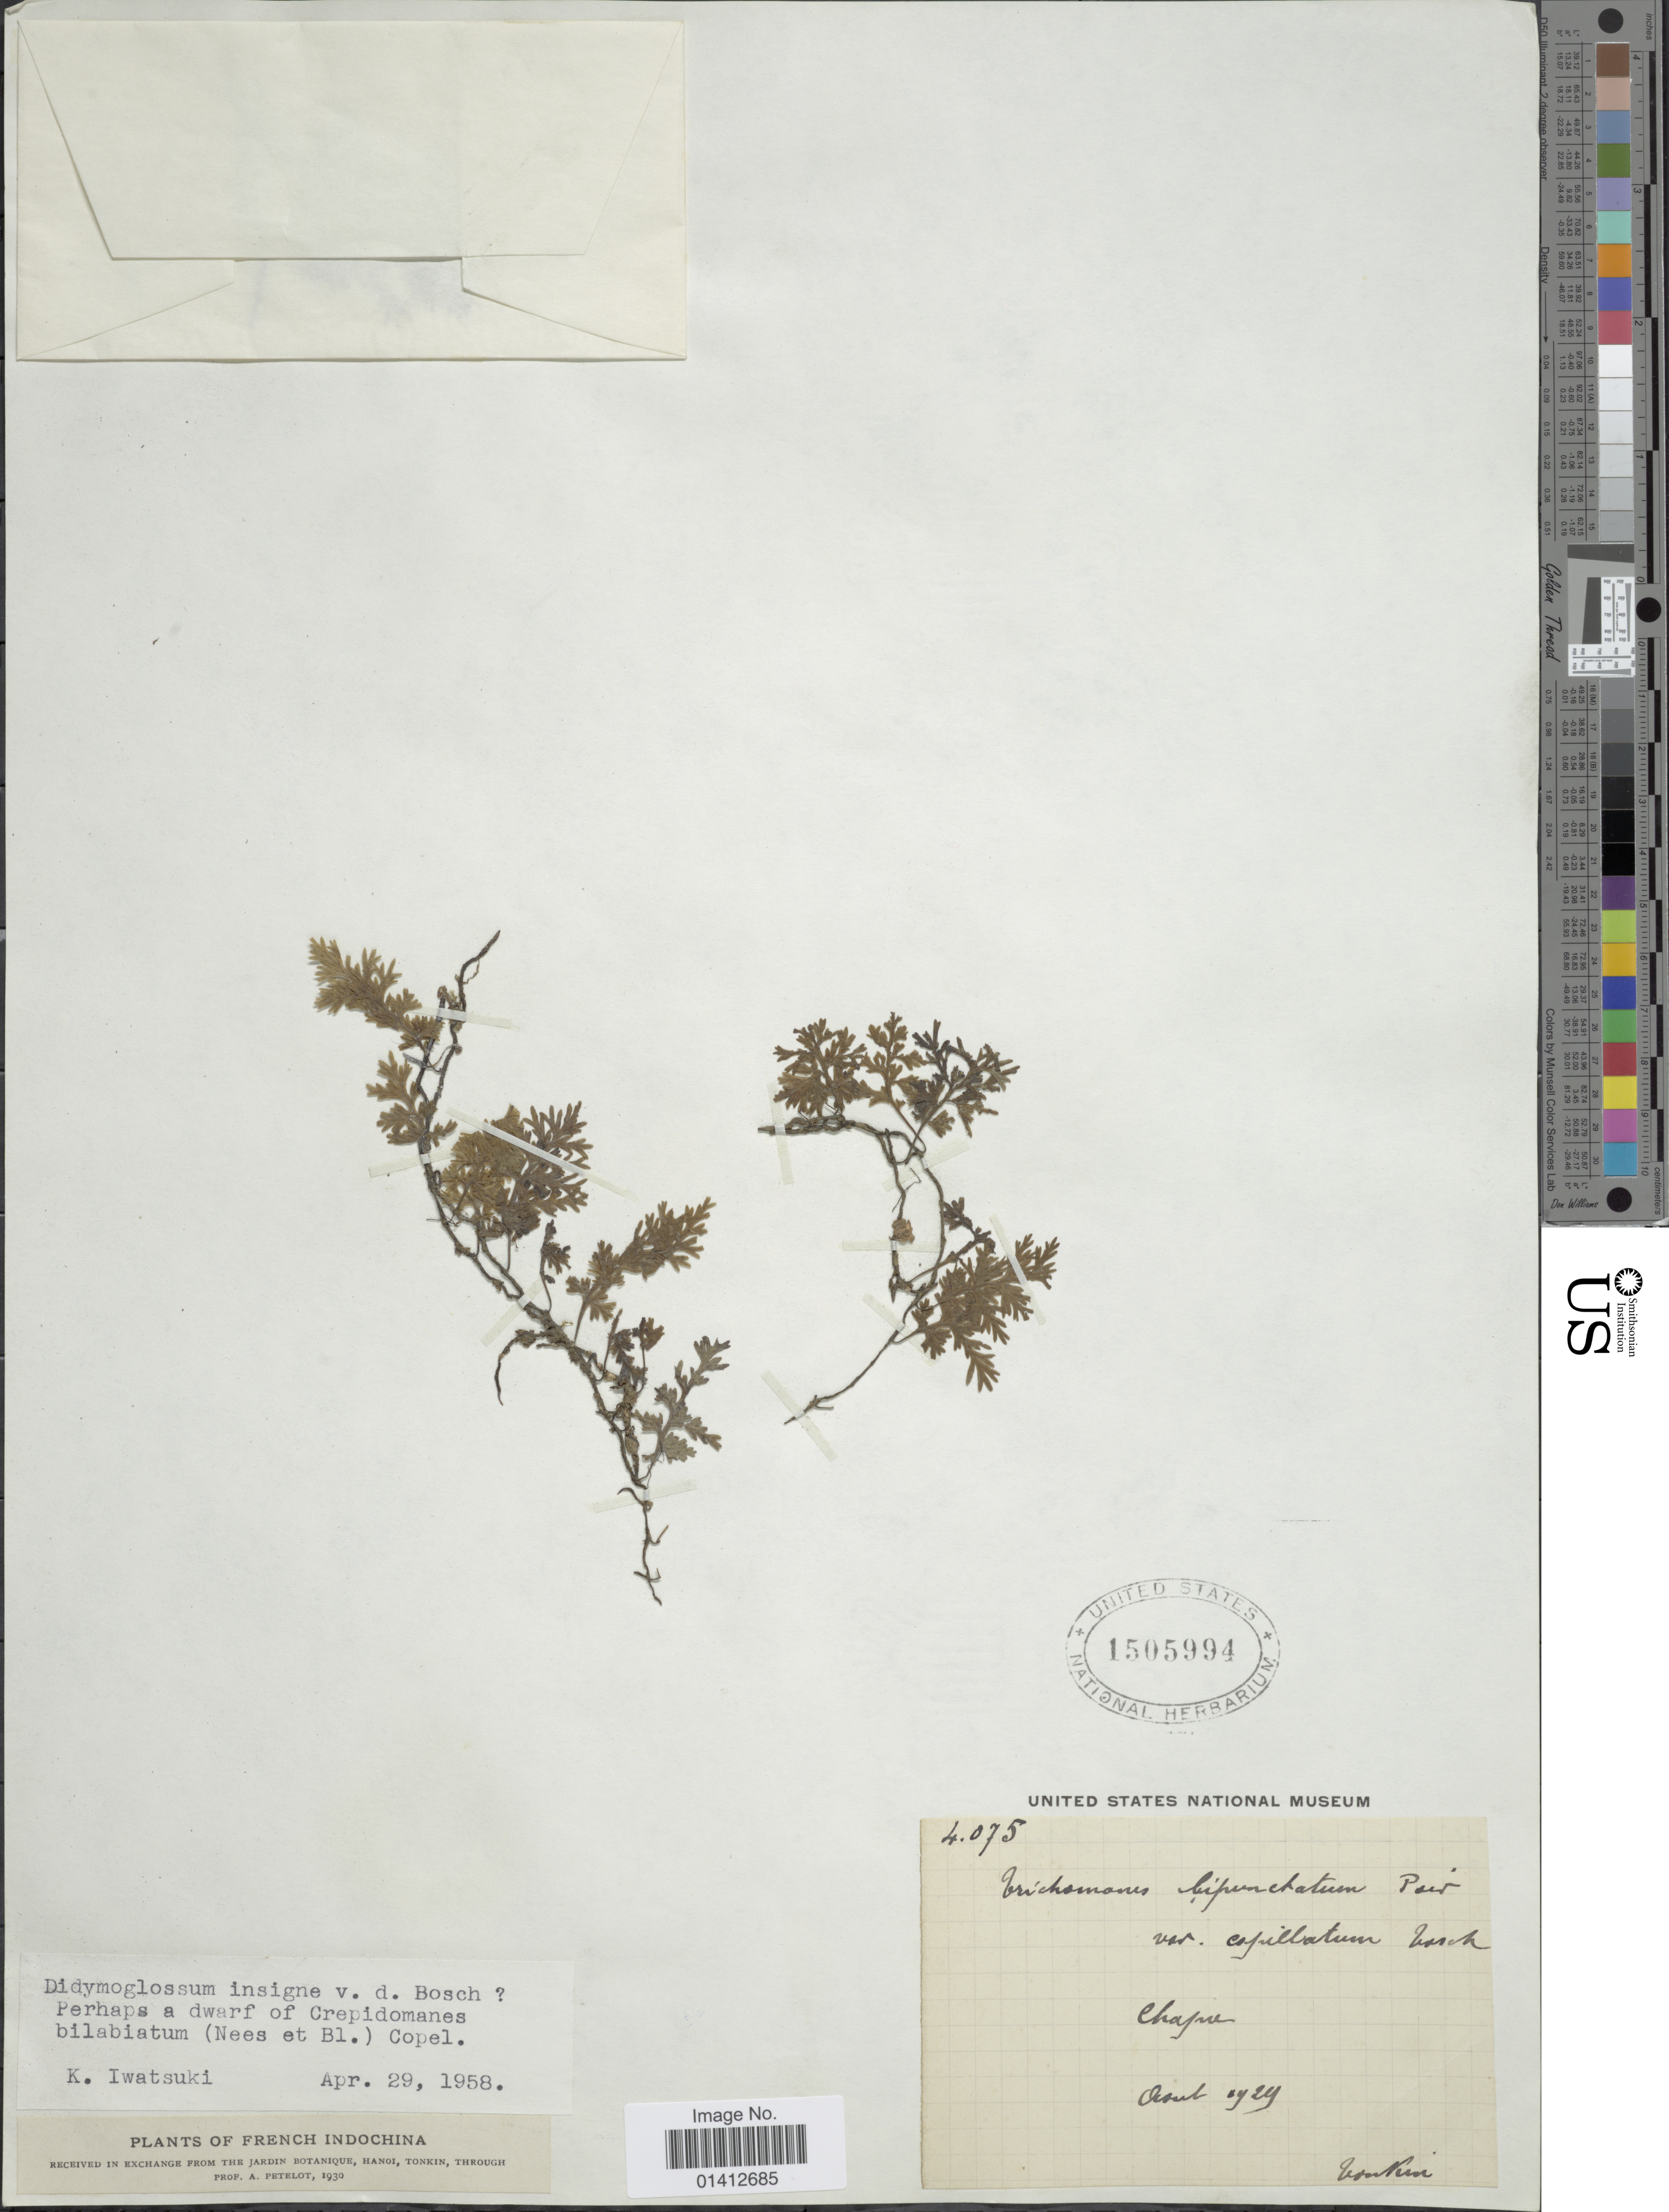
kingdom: Plantae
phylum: Tracheophyta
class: Polypodiopsida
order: Hymenophyllales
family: Hymenophyllaceae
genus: Crepidomanes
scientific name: Crepidomanes insigne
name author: (Bosch) C.X. Fu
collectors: A. Petelot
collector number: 4075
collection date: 1929-08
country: Vietnam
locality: Tonkin. Chapa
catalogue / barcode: US 1505994